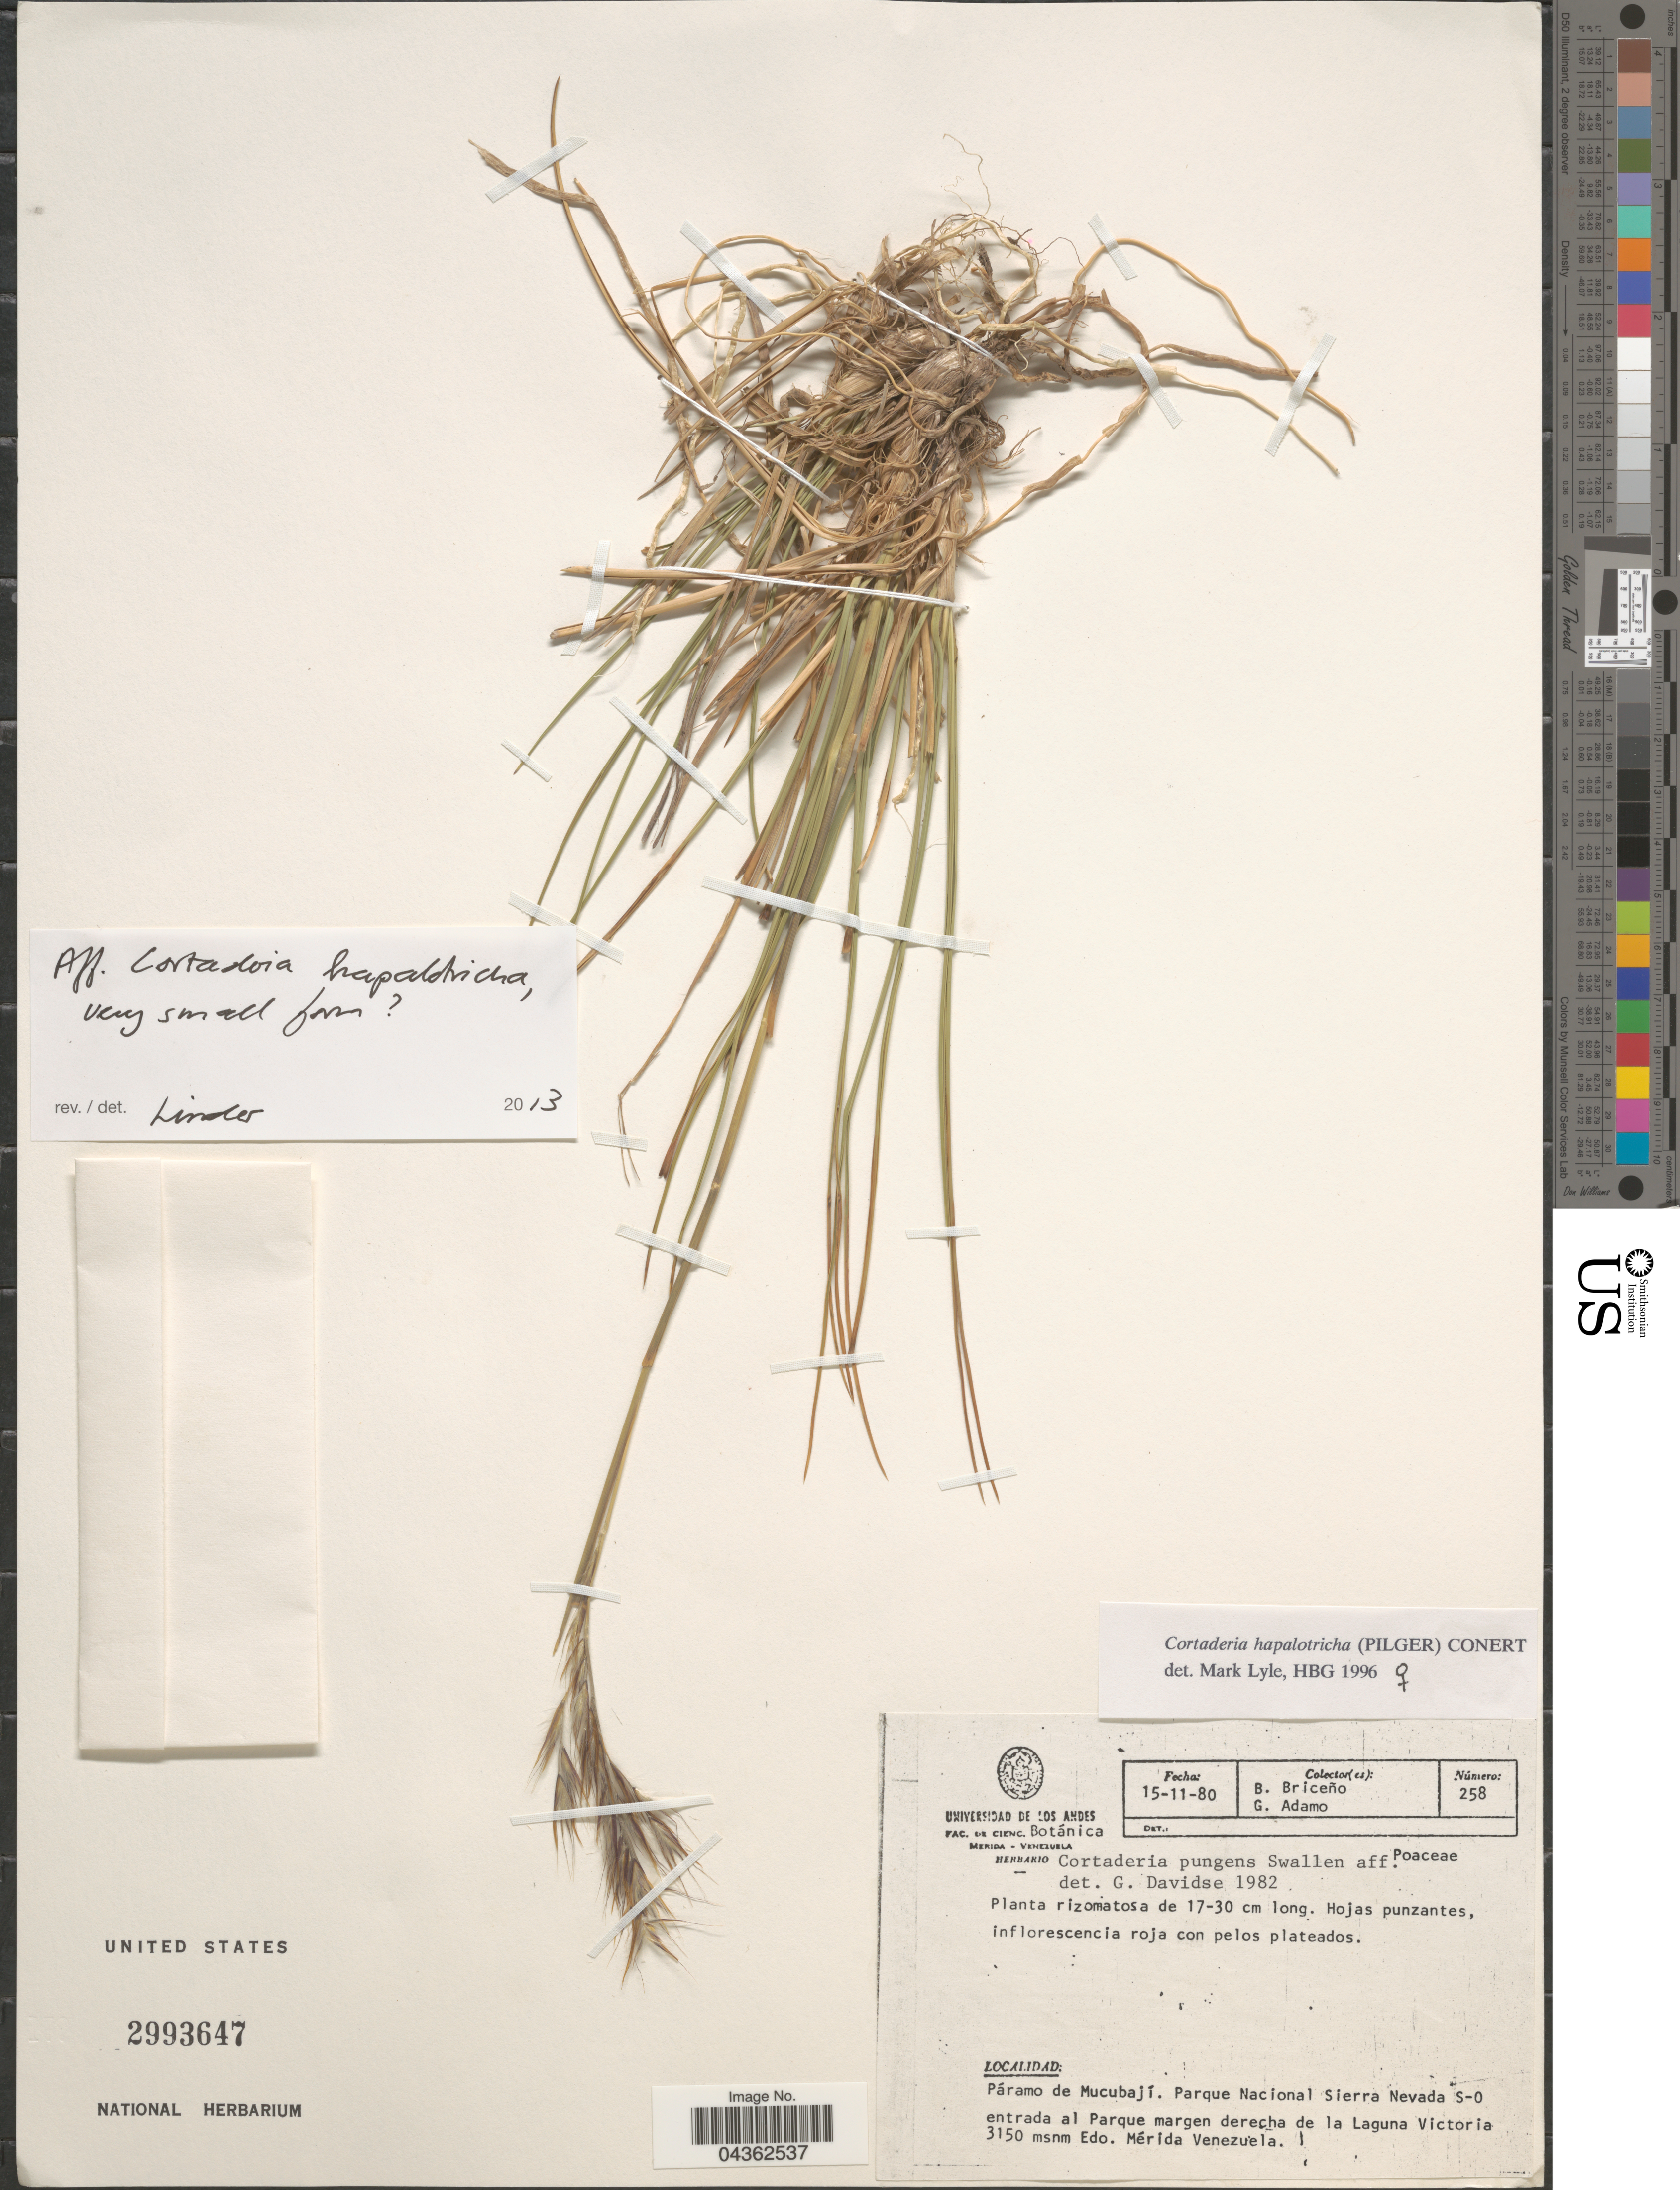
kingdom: Plantae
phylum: Tracheophyta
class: Liliopsida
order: Poales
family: Poaceae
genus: Cortaderia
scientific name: Cortaderia hapalotricha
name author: (Pilg.) Conert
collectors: B. Briceño & G. Adamo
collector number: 258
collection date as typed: Transcribed d/m/y: 15/11/80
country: Venezuela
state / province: Merida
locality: Páramo de Mucubají. Parque Nacional Sierra Nevada S-O entrada al Parque margen derecha de la Laguna Victoria.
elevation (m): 3150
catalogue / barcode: US 2993647